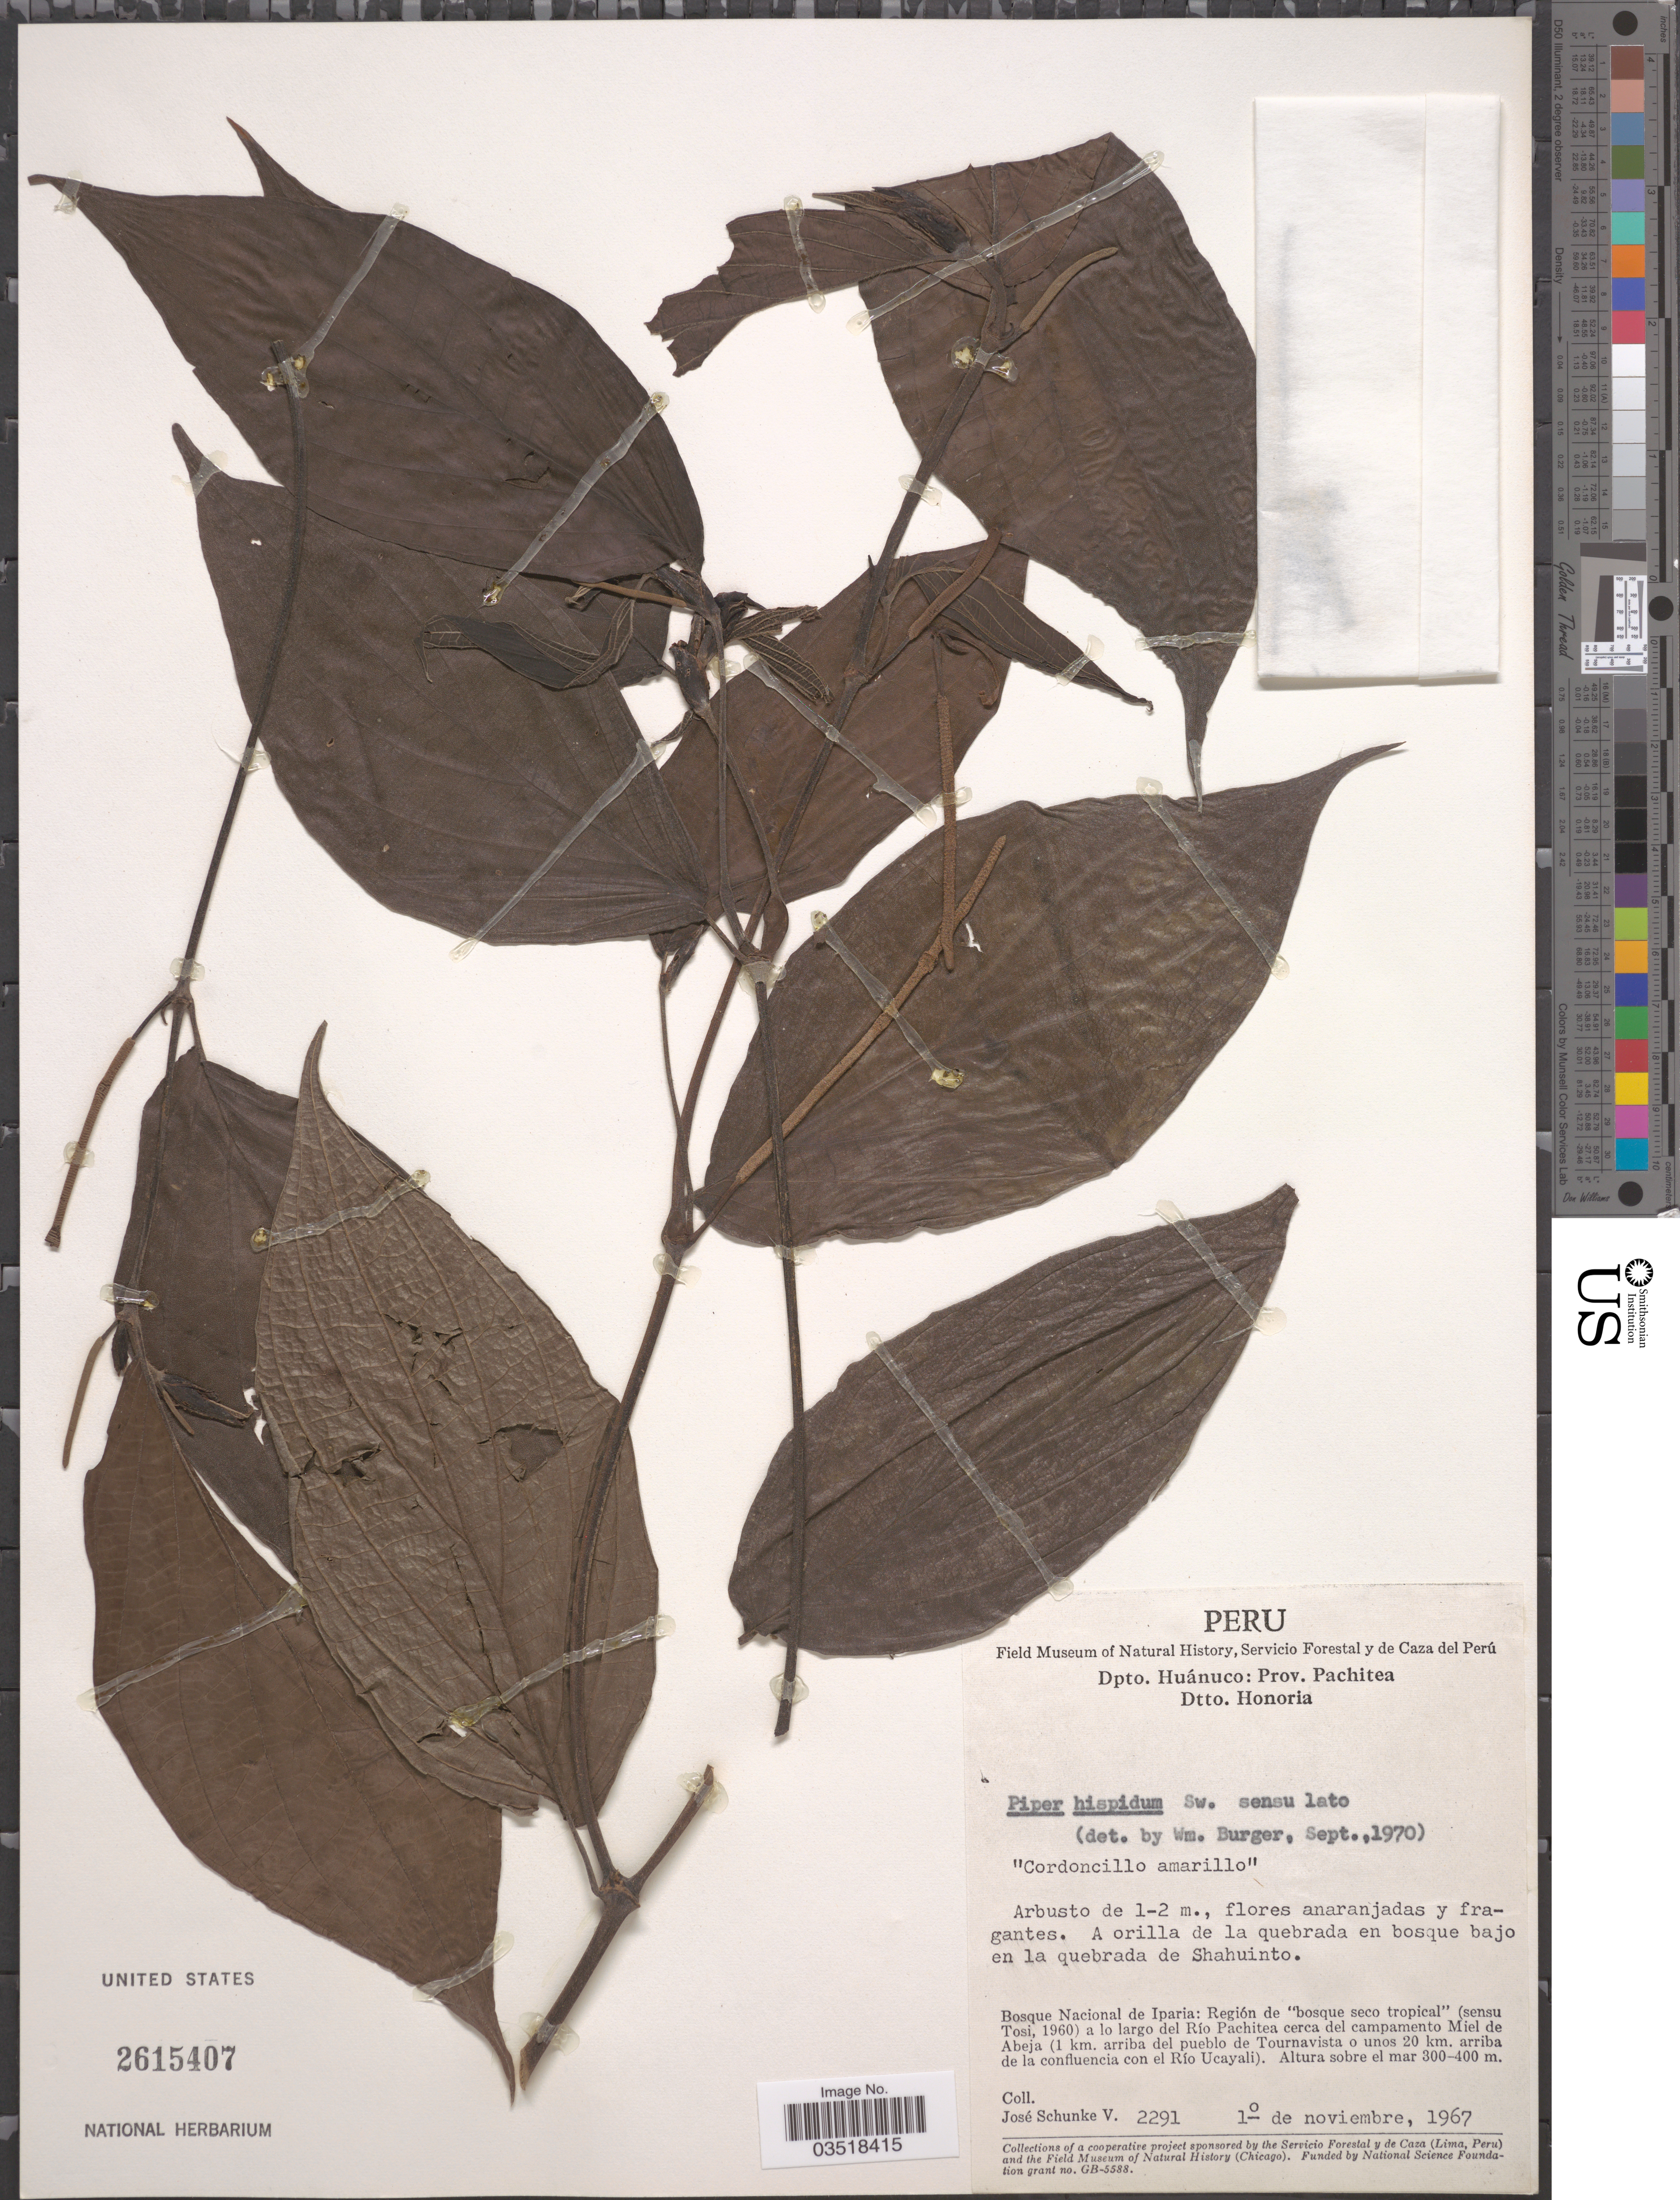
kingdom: Plantae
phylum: Tracheophyta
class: Magnoliopsida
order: Piperales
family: Piperaceae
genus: Piper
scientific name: Piper hispidum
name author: Sw.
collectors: J. Schunke Vigo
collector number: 2291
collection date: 1967-11-01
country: Peru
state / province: Huánuco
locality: Dpto. Huánuco: Prov. Pachitea, Dtto. Honoria. A orilla de la quebrada en bosque bajo en la quebrada de Shahuinto. Bosque Nacional de Iparia: Región de "bosque seco tropical" (sensu Tosi, 1960) a lo largo del Río Pachitea cerca del campamento Miel de Abeja (1 km. arriba del pueblo de Tournavista o unos 20 km. arriba de la confluencia con el Río Ucayali).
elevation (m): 300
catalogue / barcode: US 2615407